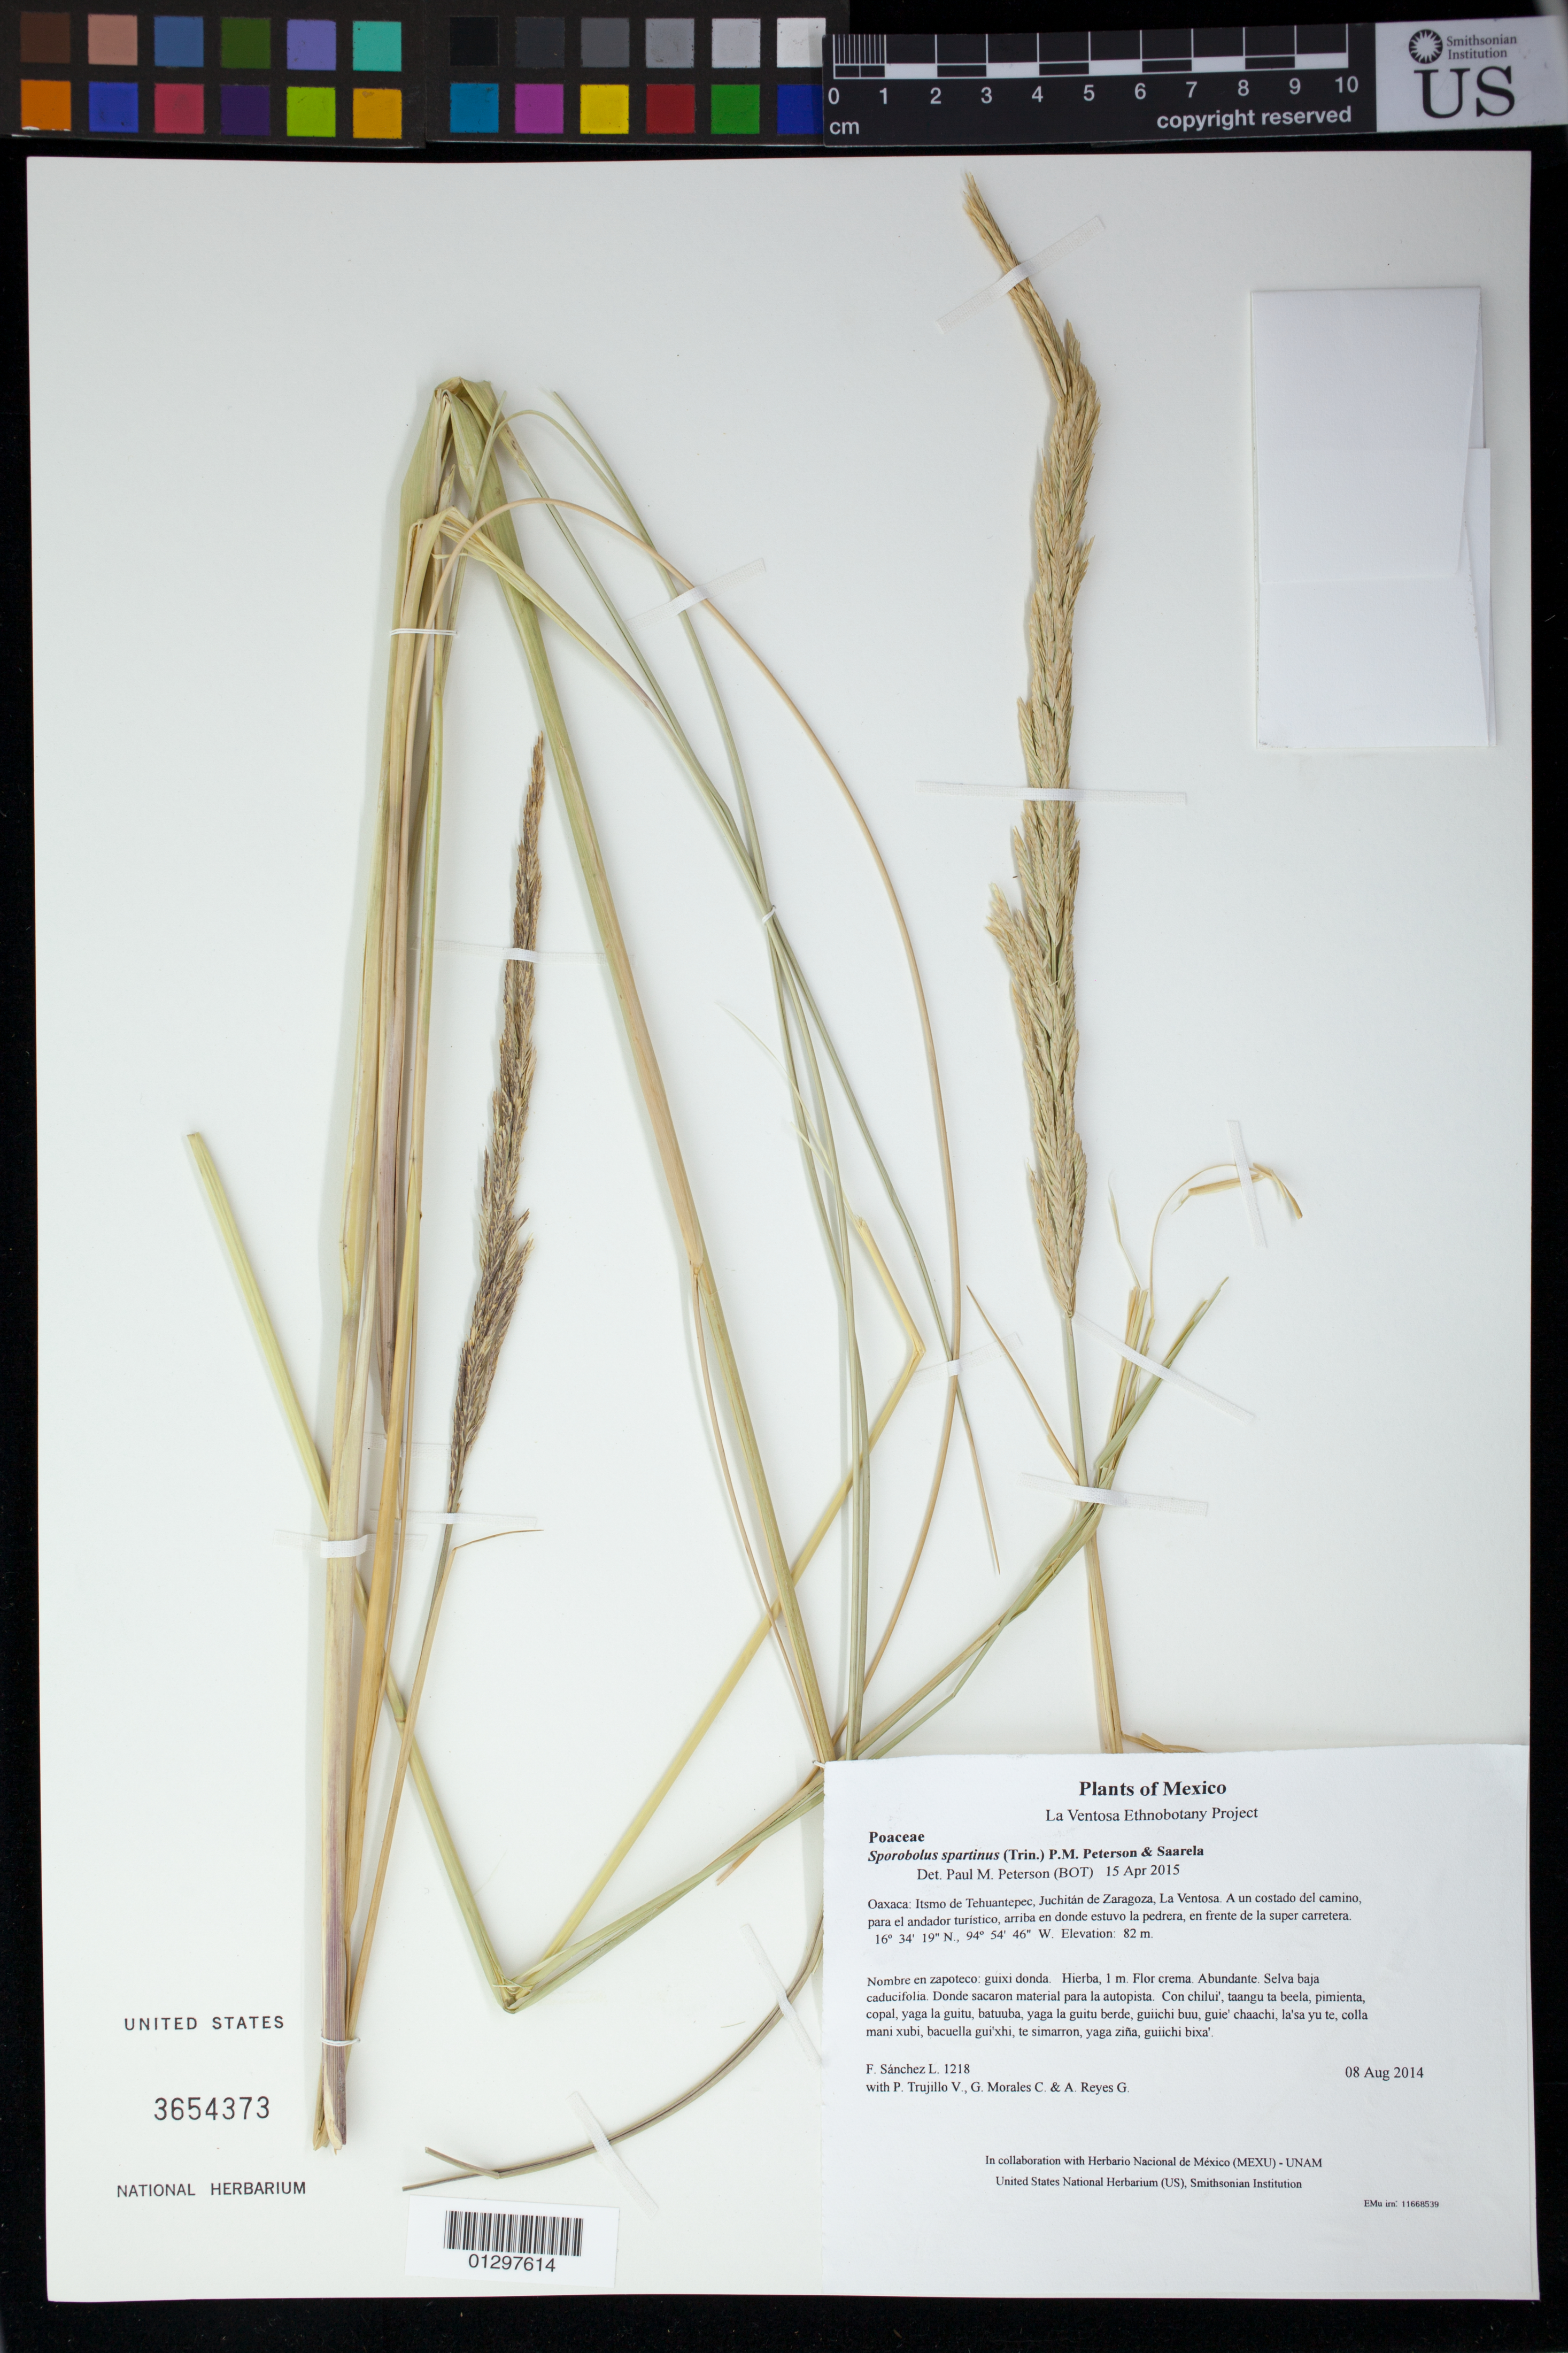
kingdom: Plantae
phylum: Tracheophyta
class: Liliopsida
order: Poales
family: Poaceae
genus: Sporobolus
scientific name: Sporobolus spartinus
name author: (Trin.) P.M. Peterson & Saarela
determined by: Peterson, Paul M., (BOT), Smithsonian Institution - National Museum of Natural History (UNITED STATES)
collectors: F. Sánchez L., P. Trujillo V., G. Morales C. & A. Reyes G.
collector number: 1218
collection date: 2014-08-08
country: Mexico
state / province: Oaxaca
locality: Itsmo de Tehuantepec, Juchitán de Zaragoza, La Ventosa. A un costado del camino, para el andador turístico, arriba en donde estuvo la pedrera, en frente de la super carretera.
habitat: Selva baja caducifolia. Donde sacaron material para la autopista.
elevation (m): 82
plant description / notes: JEBOT, MEXU, SERO, US; Guixi. 1 m. Guie' nayu. Stale.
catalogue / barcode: US 3654373